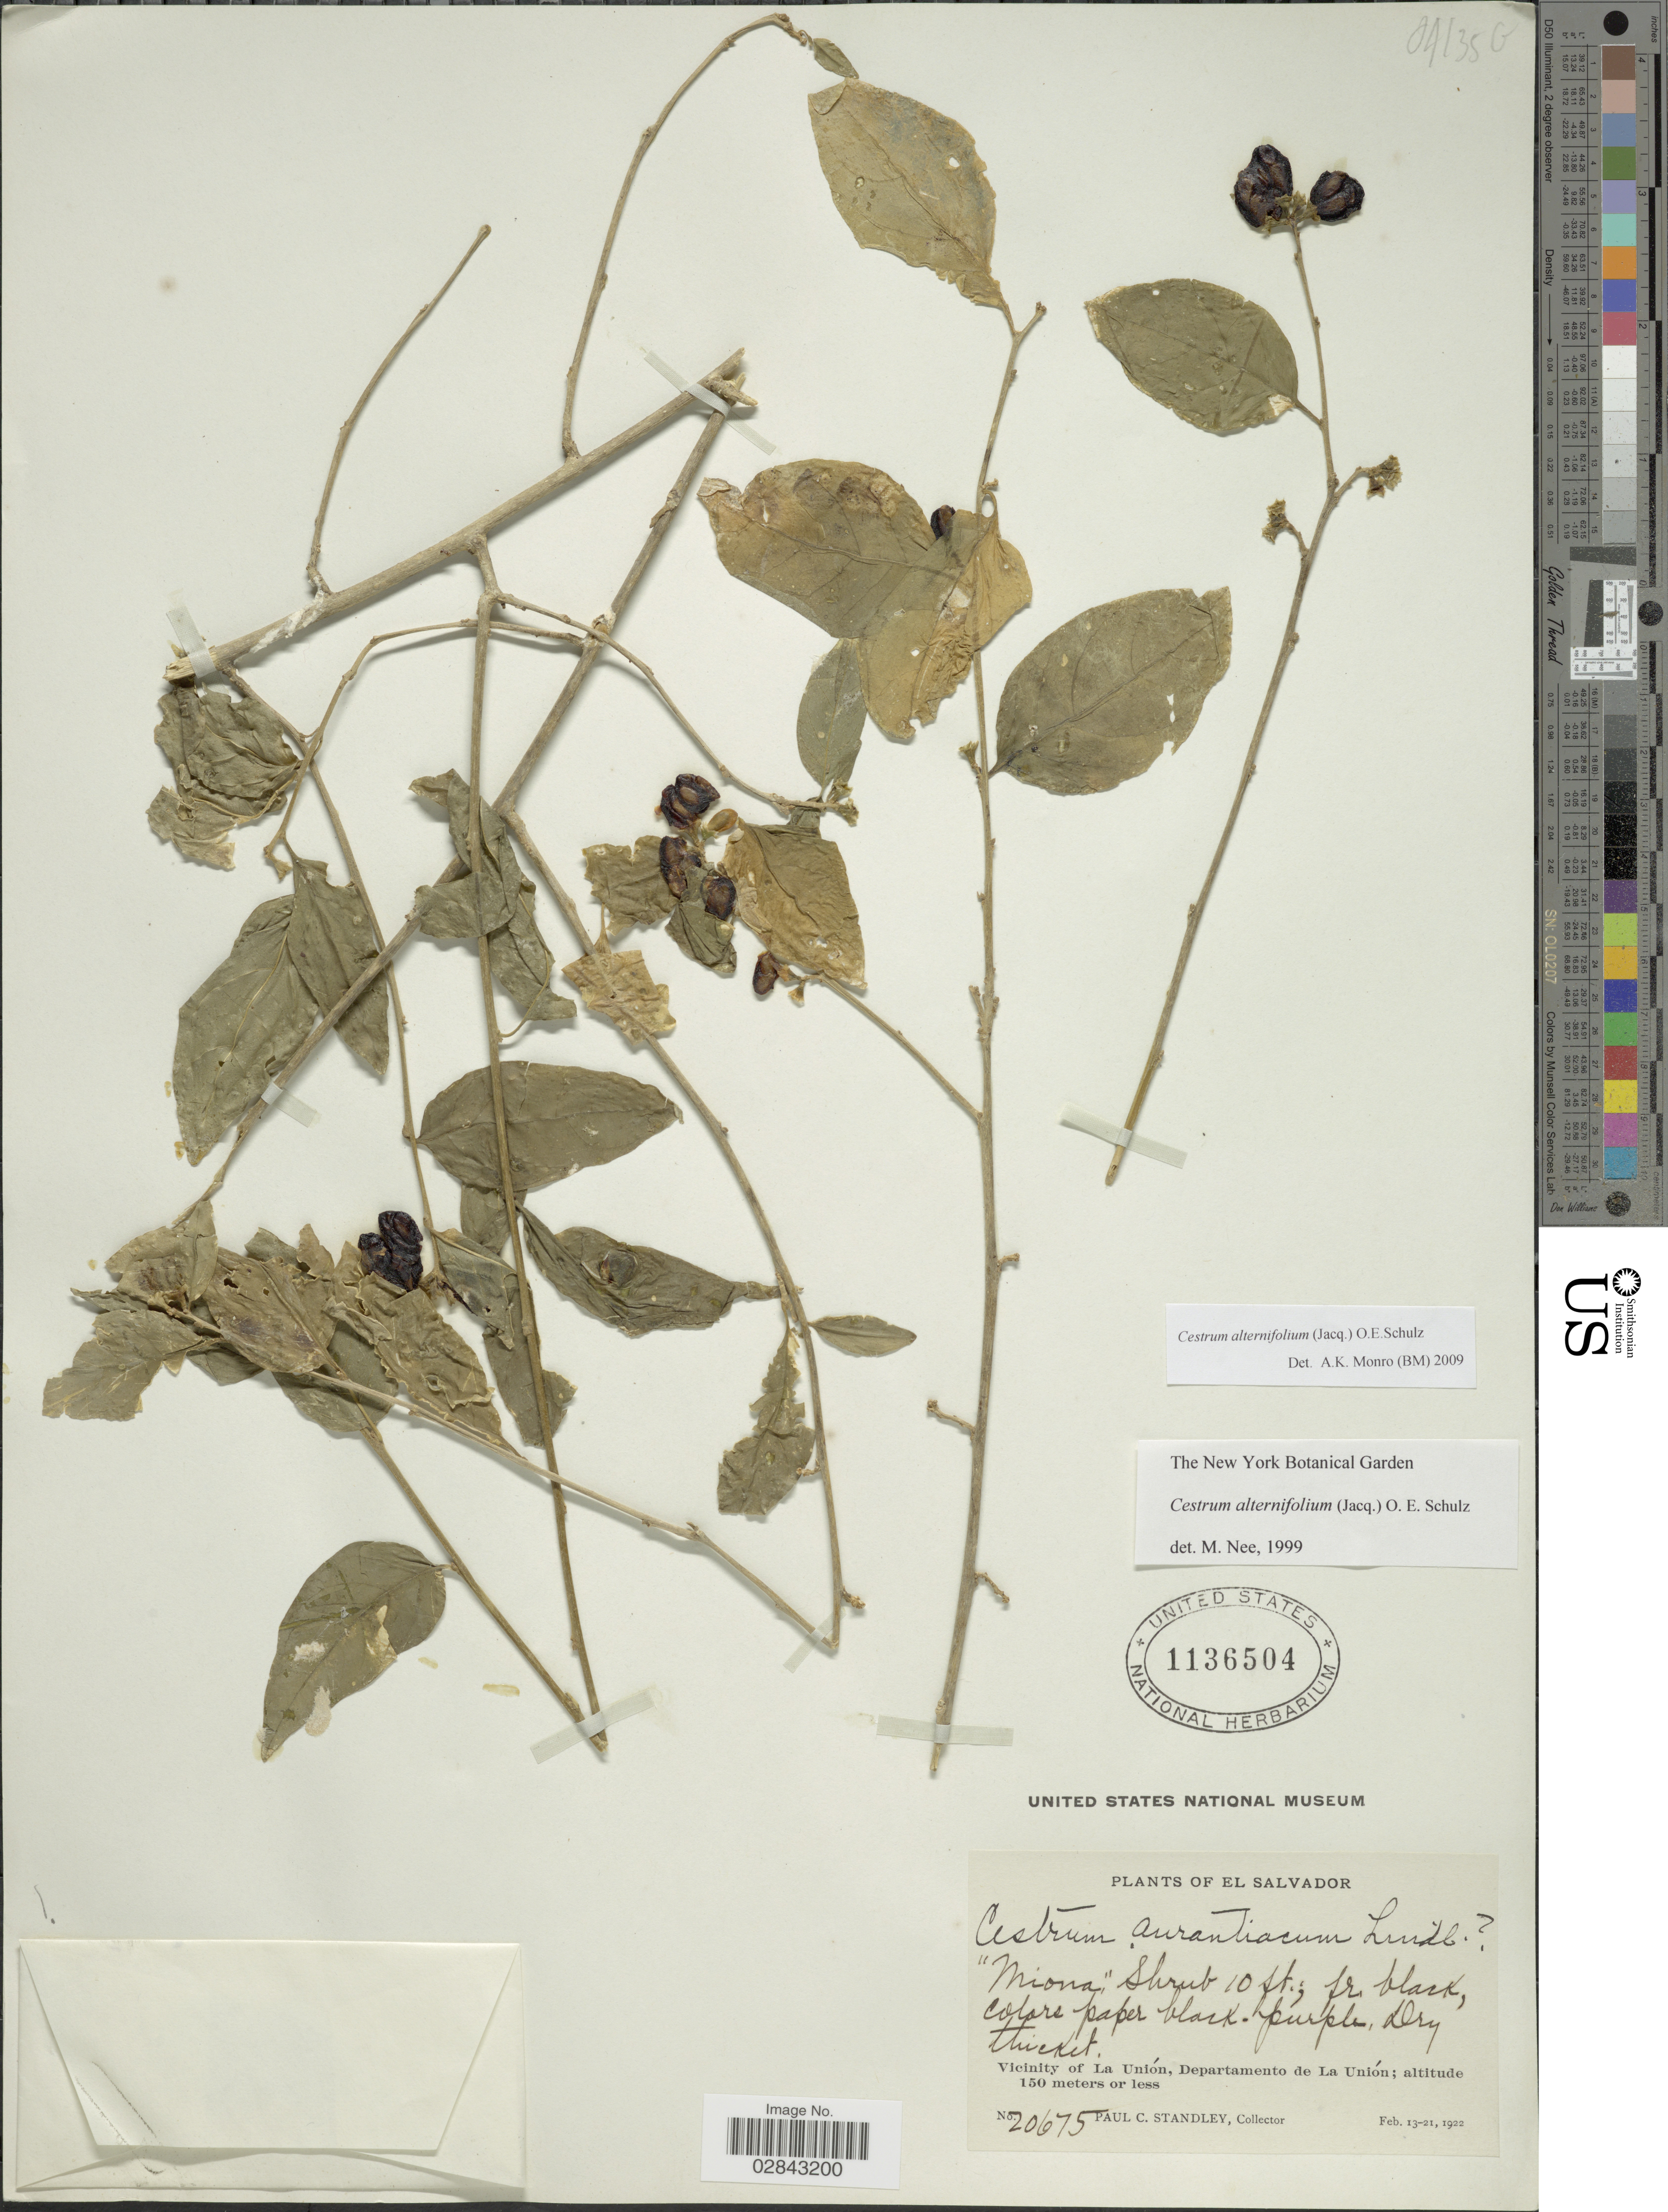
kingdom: Plantae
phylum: Tracheophyta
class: Magnoliopsida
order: Solanales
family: Solanaceae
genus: Cestrum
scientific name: Cestrum alternifolium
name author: (Jacq.) O.E. Schulz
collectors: P. C. Standley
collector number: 20675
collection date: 1922-02-13/1922-02-21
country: El Salvador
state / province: La Union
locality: Vicinity of La Unión, Departamento de La Unión.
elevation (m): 150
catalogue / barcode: US 1136504